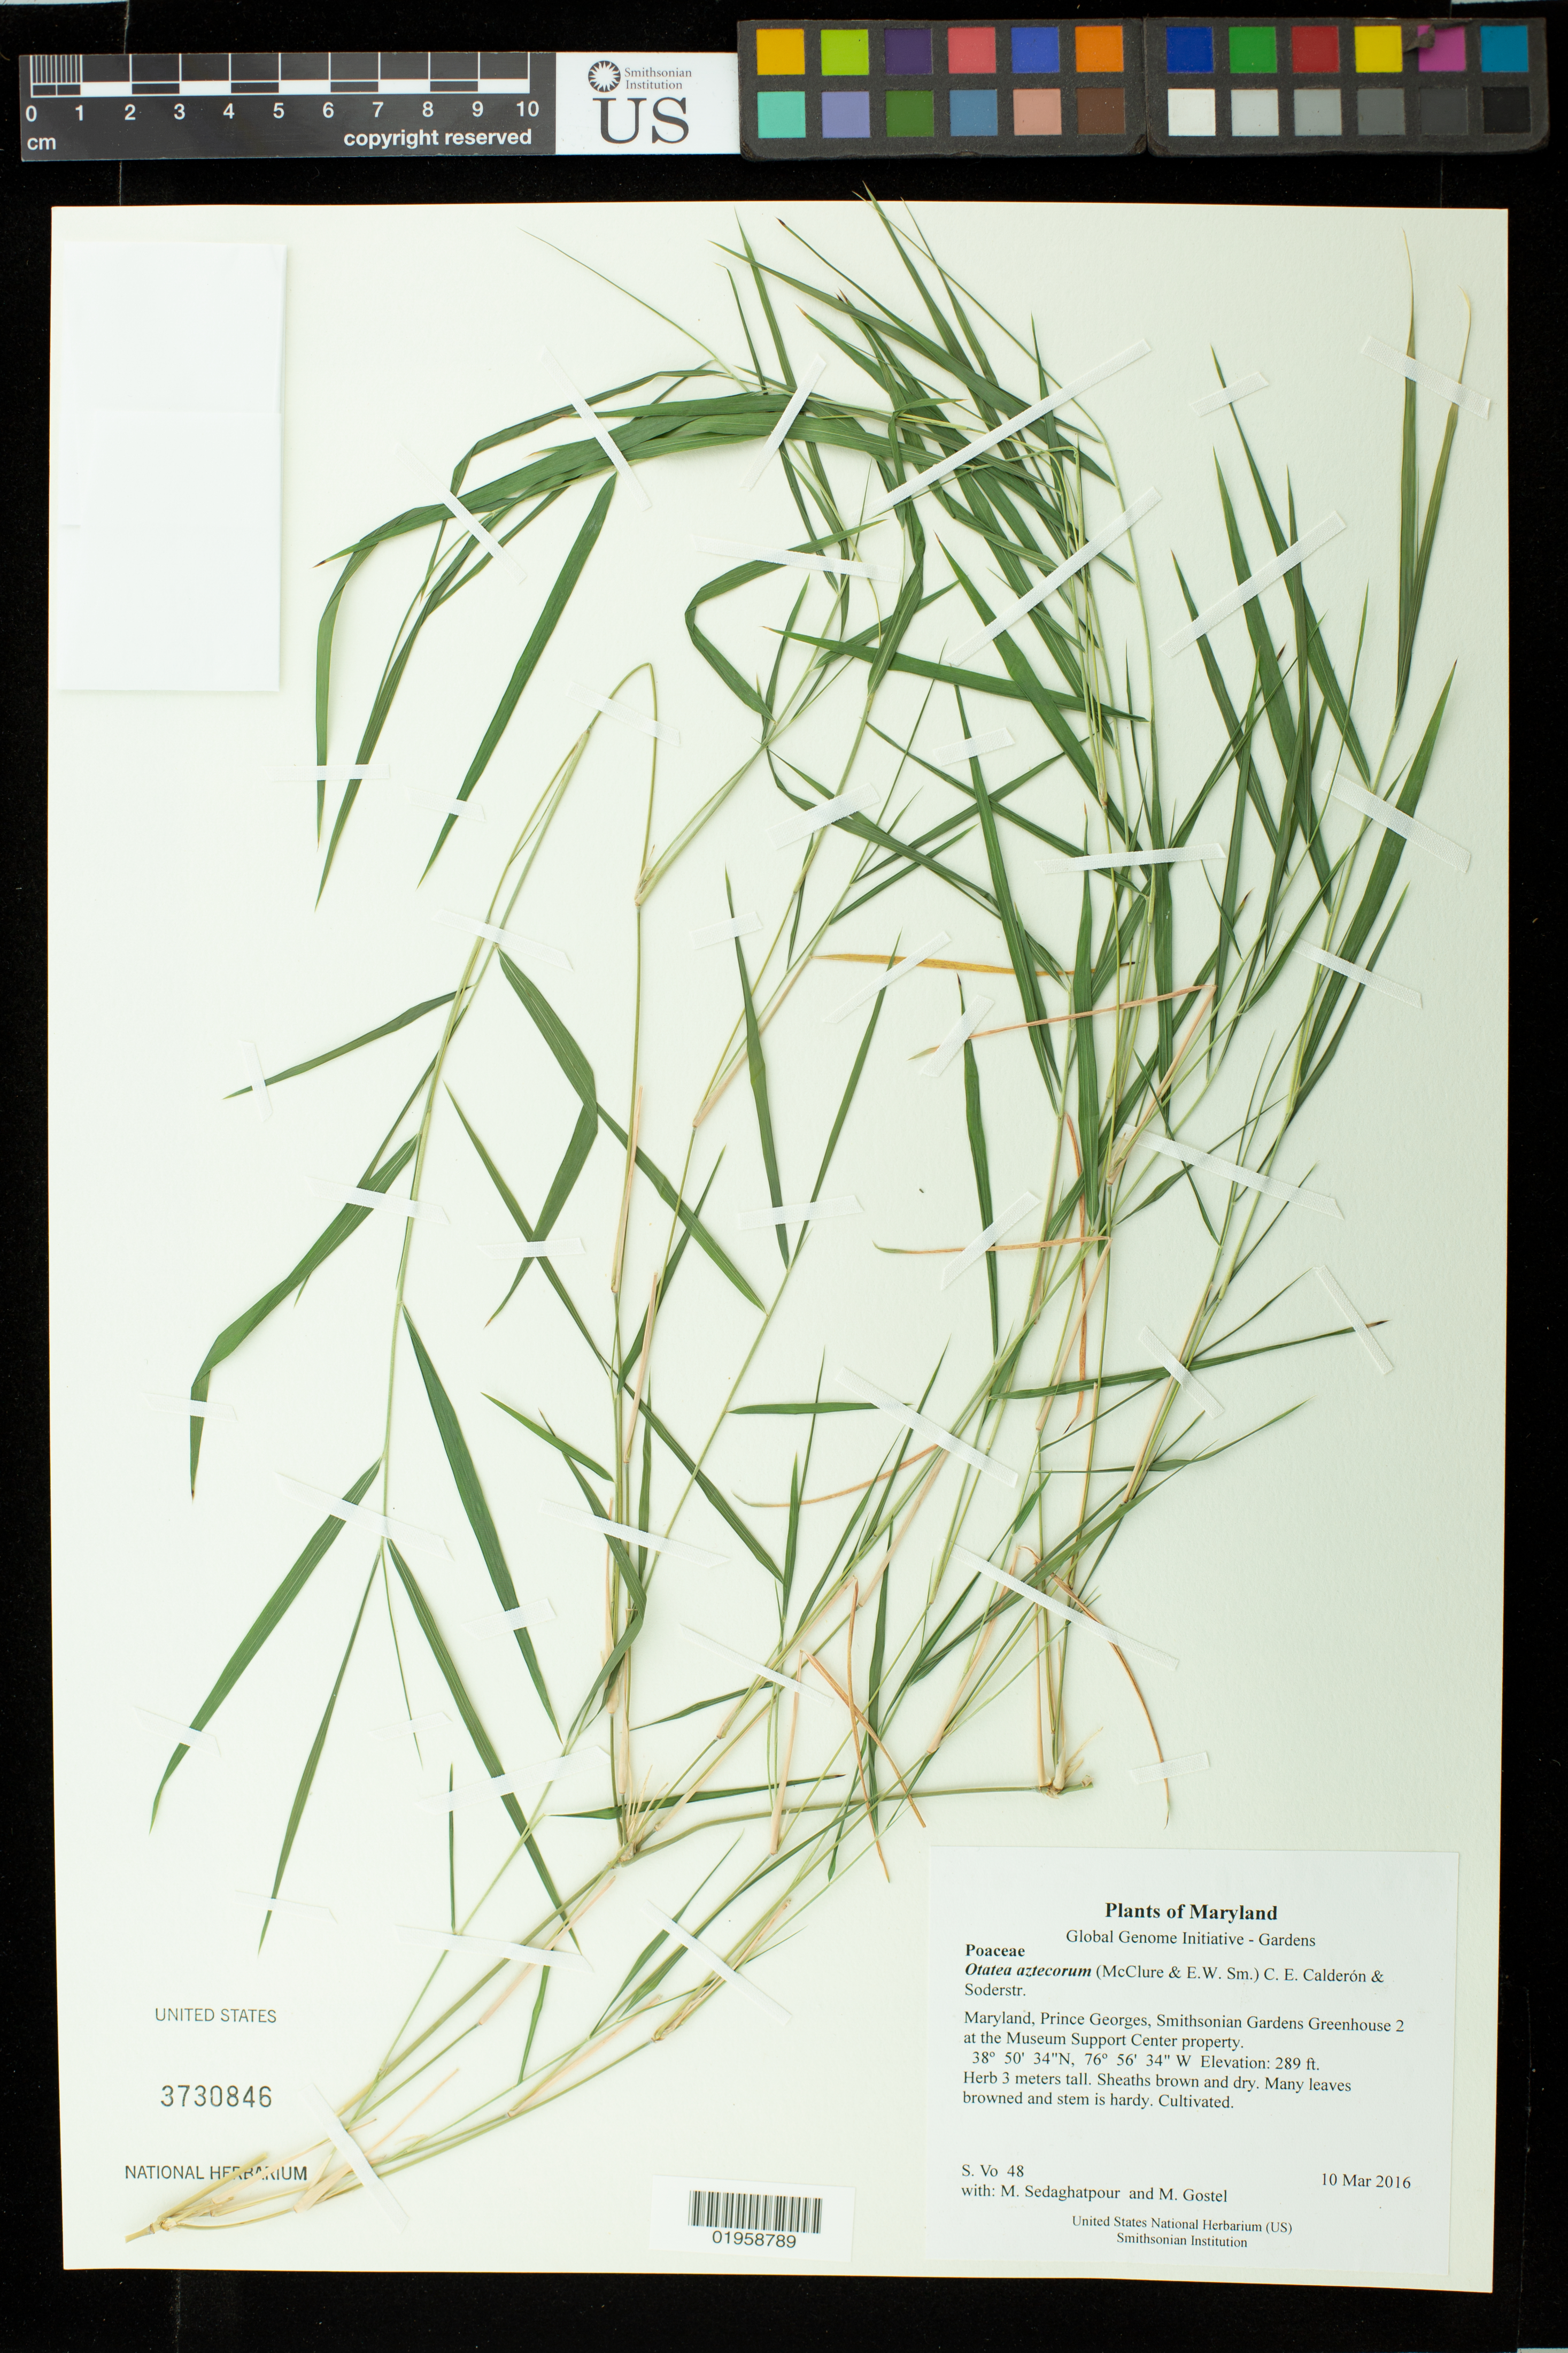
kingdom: Plantae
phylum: Tracheophyta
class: Liliopsida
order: Poales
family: Poaceae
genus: Otatea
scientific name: Otatea acuminata subsp. aztecorum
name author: (McClure & E.W. Sm.) Guzmán et al.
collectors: S. Vo, M. Sedaghatpour & M. R. Gostel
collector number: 48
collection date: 2016-03-10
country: United States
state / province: Maryland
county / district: Prince George's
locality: Smithsonian Gardens Greenhouse 2 at the Museum Support Center property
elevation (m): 88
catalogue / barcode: US 3730846